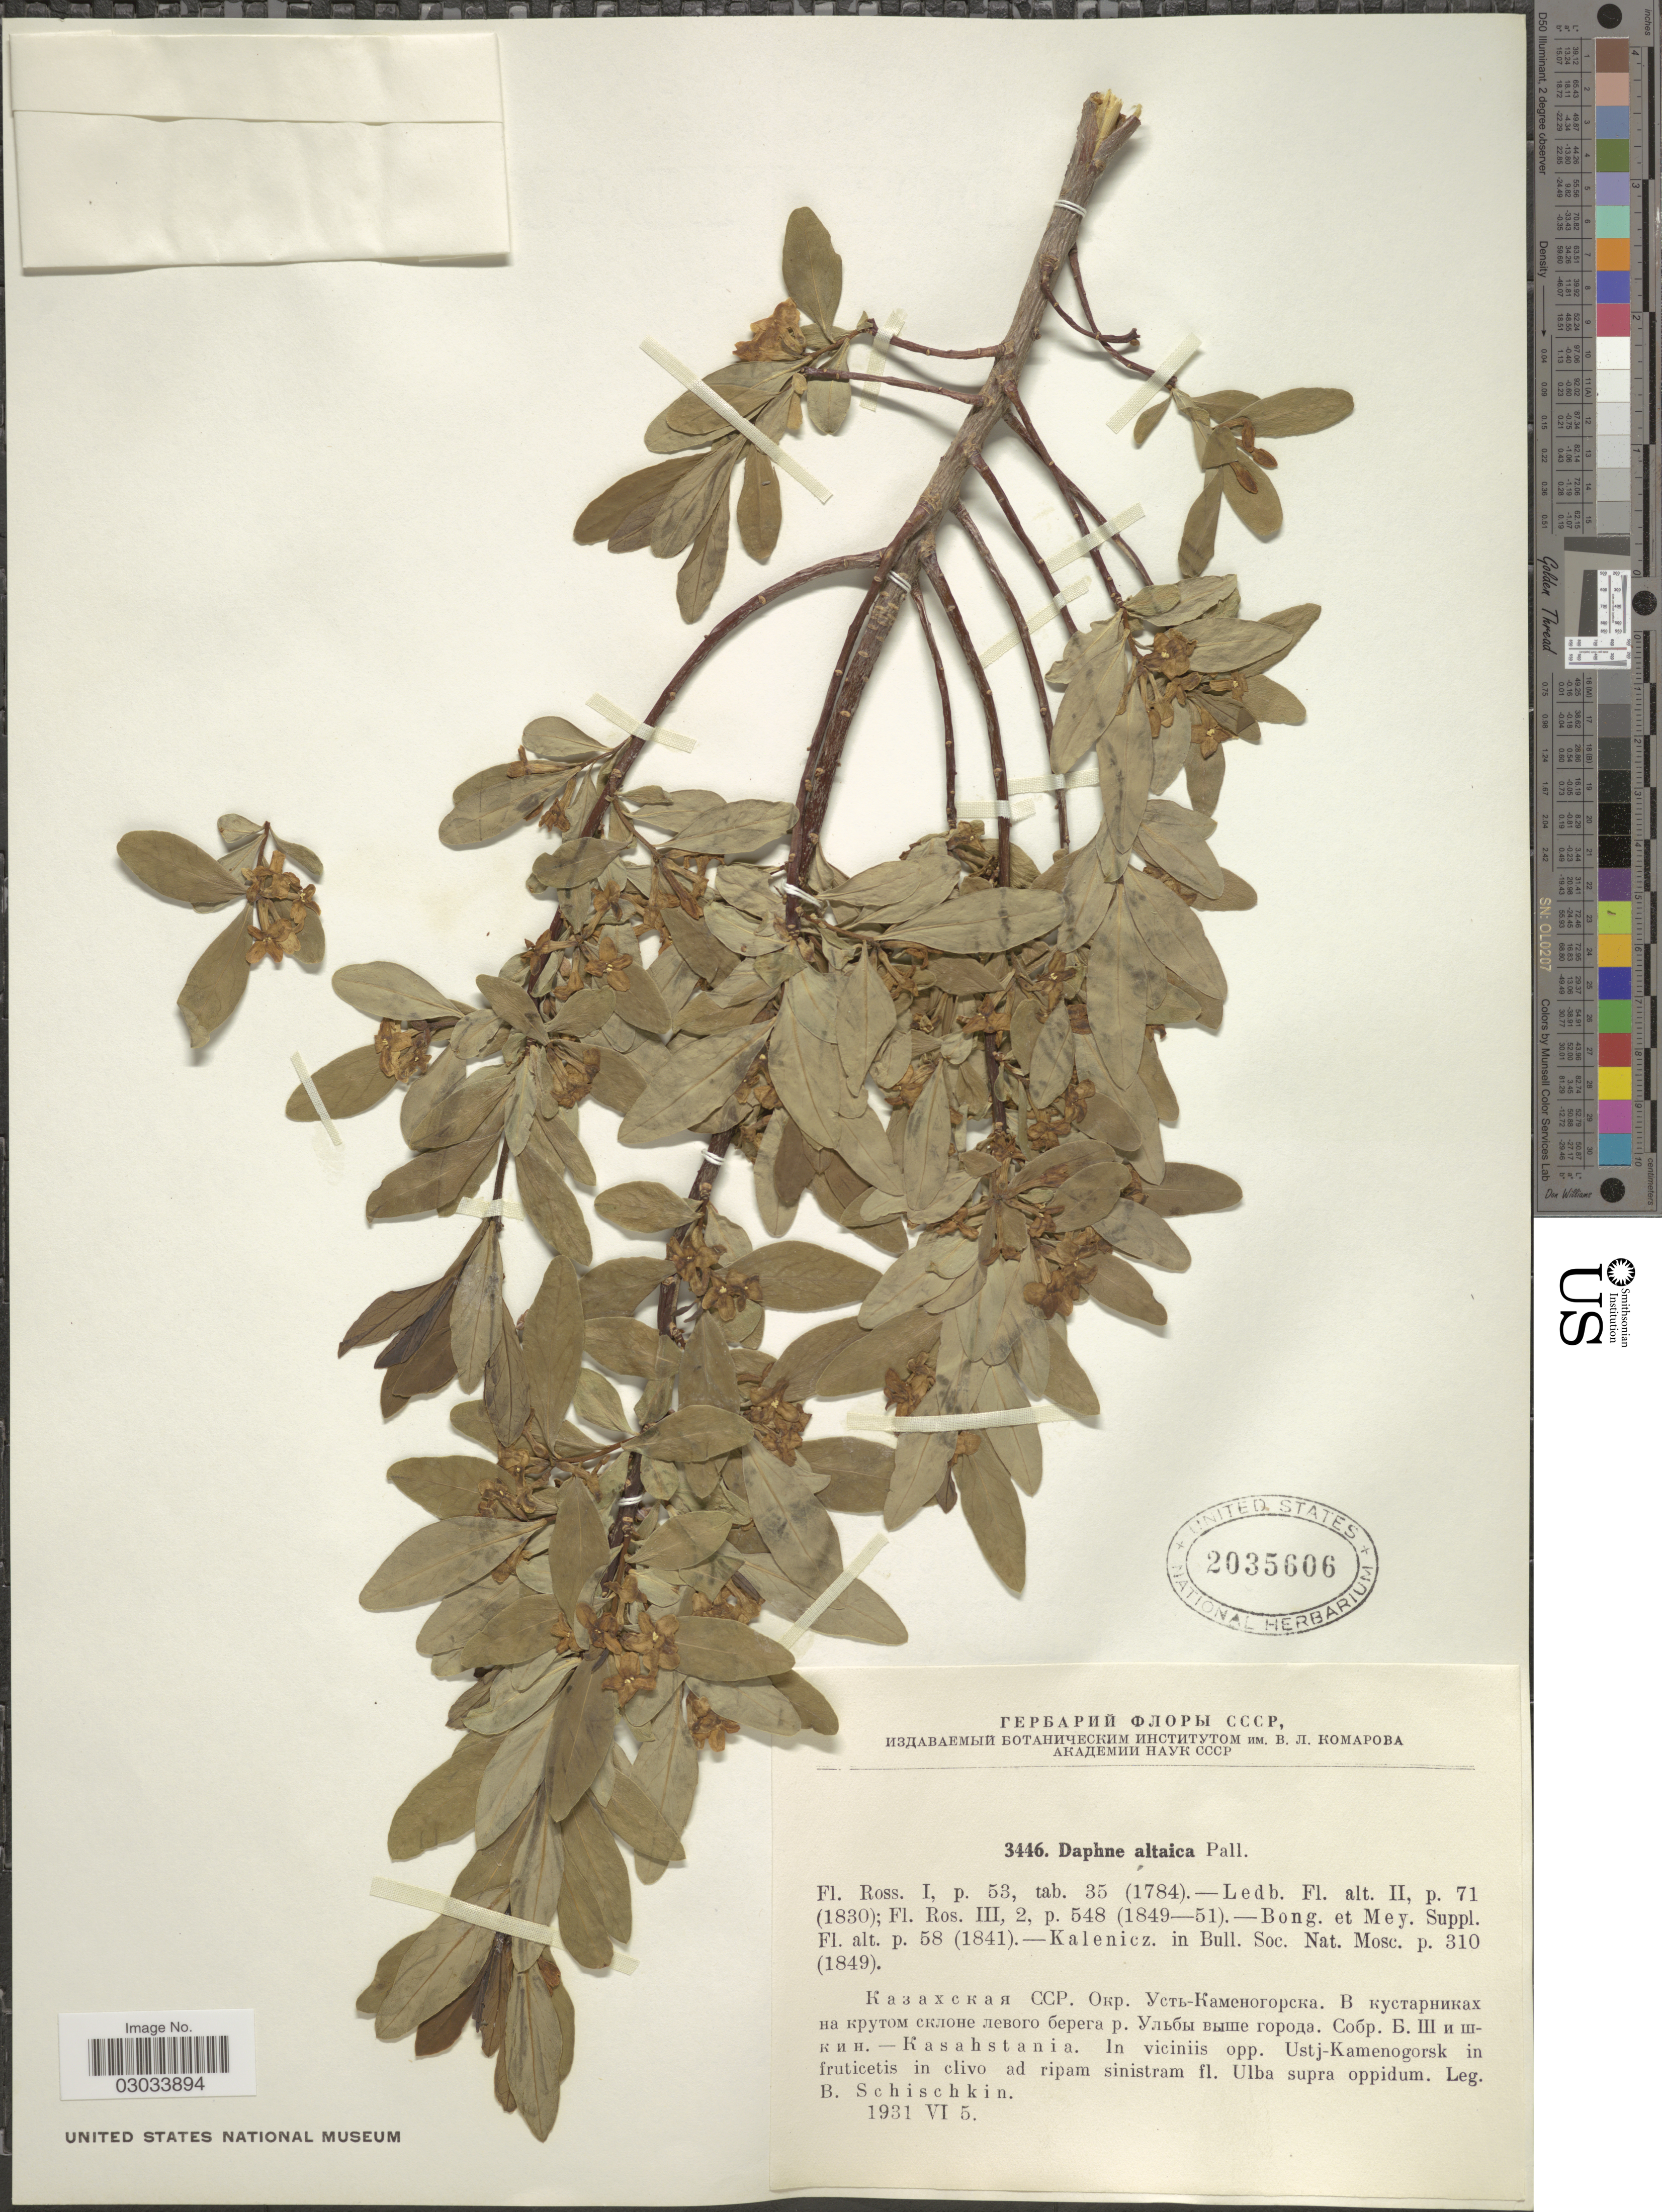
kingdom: Plantae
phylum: Tracheophyta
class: Magnoliopsida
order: Malvales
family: Thymelaeaceae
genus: Daphne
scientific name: Daphne altaica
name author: Pall.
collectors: B. Schischkin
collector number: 3446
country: Kazakhstan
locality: Kasahstania. In viciniis opp. Ustj-Kamenogorsk in fruticetis in clivo ad ripam sinistram fl. Ulba supra oppidum.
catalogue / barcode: US 2035606